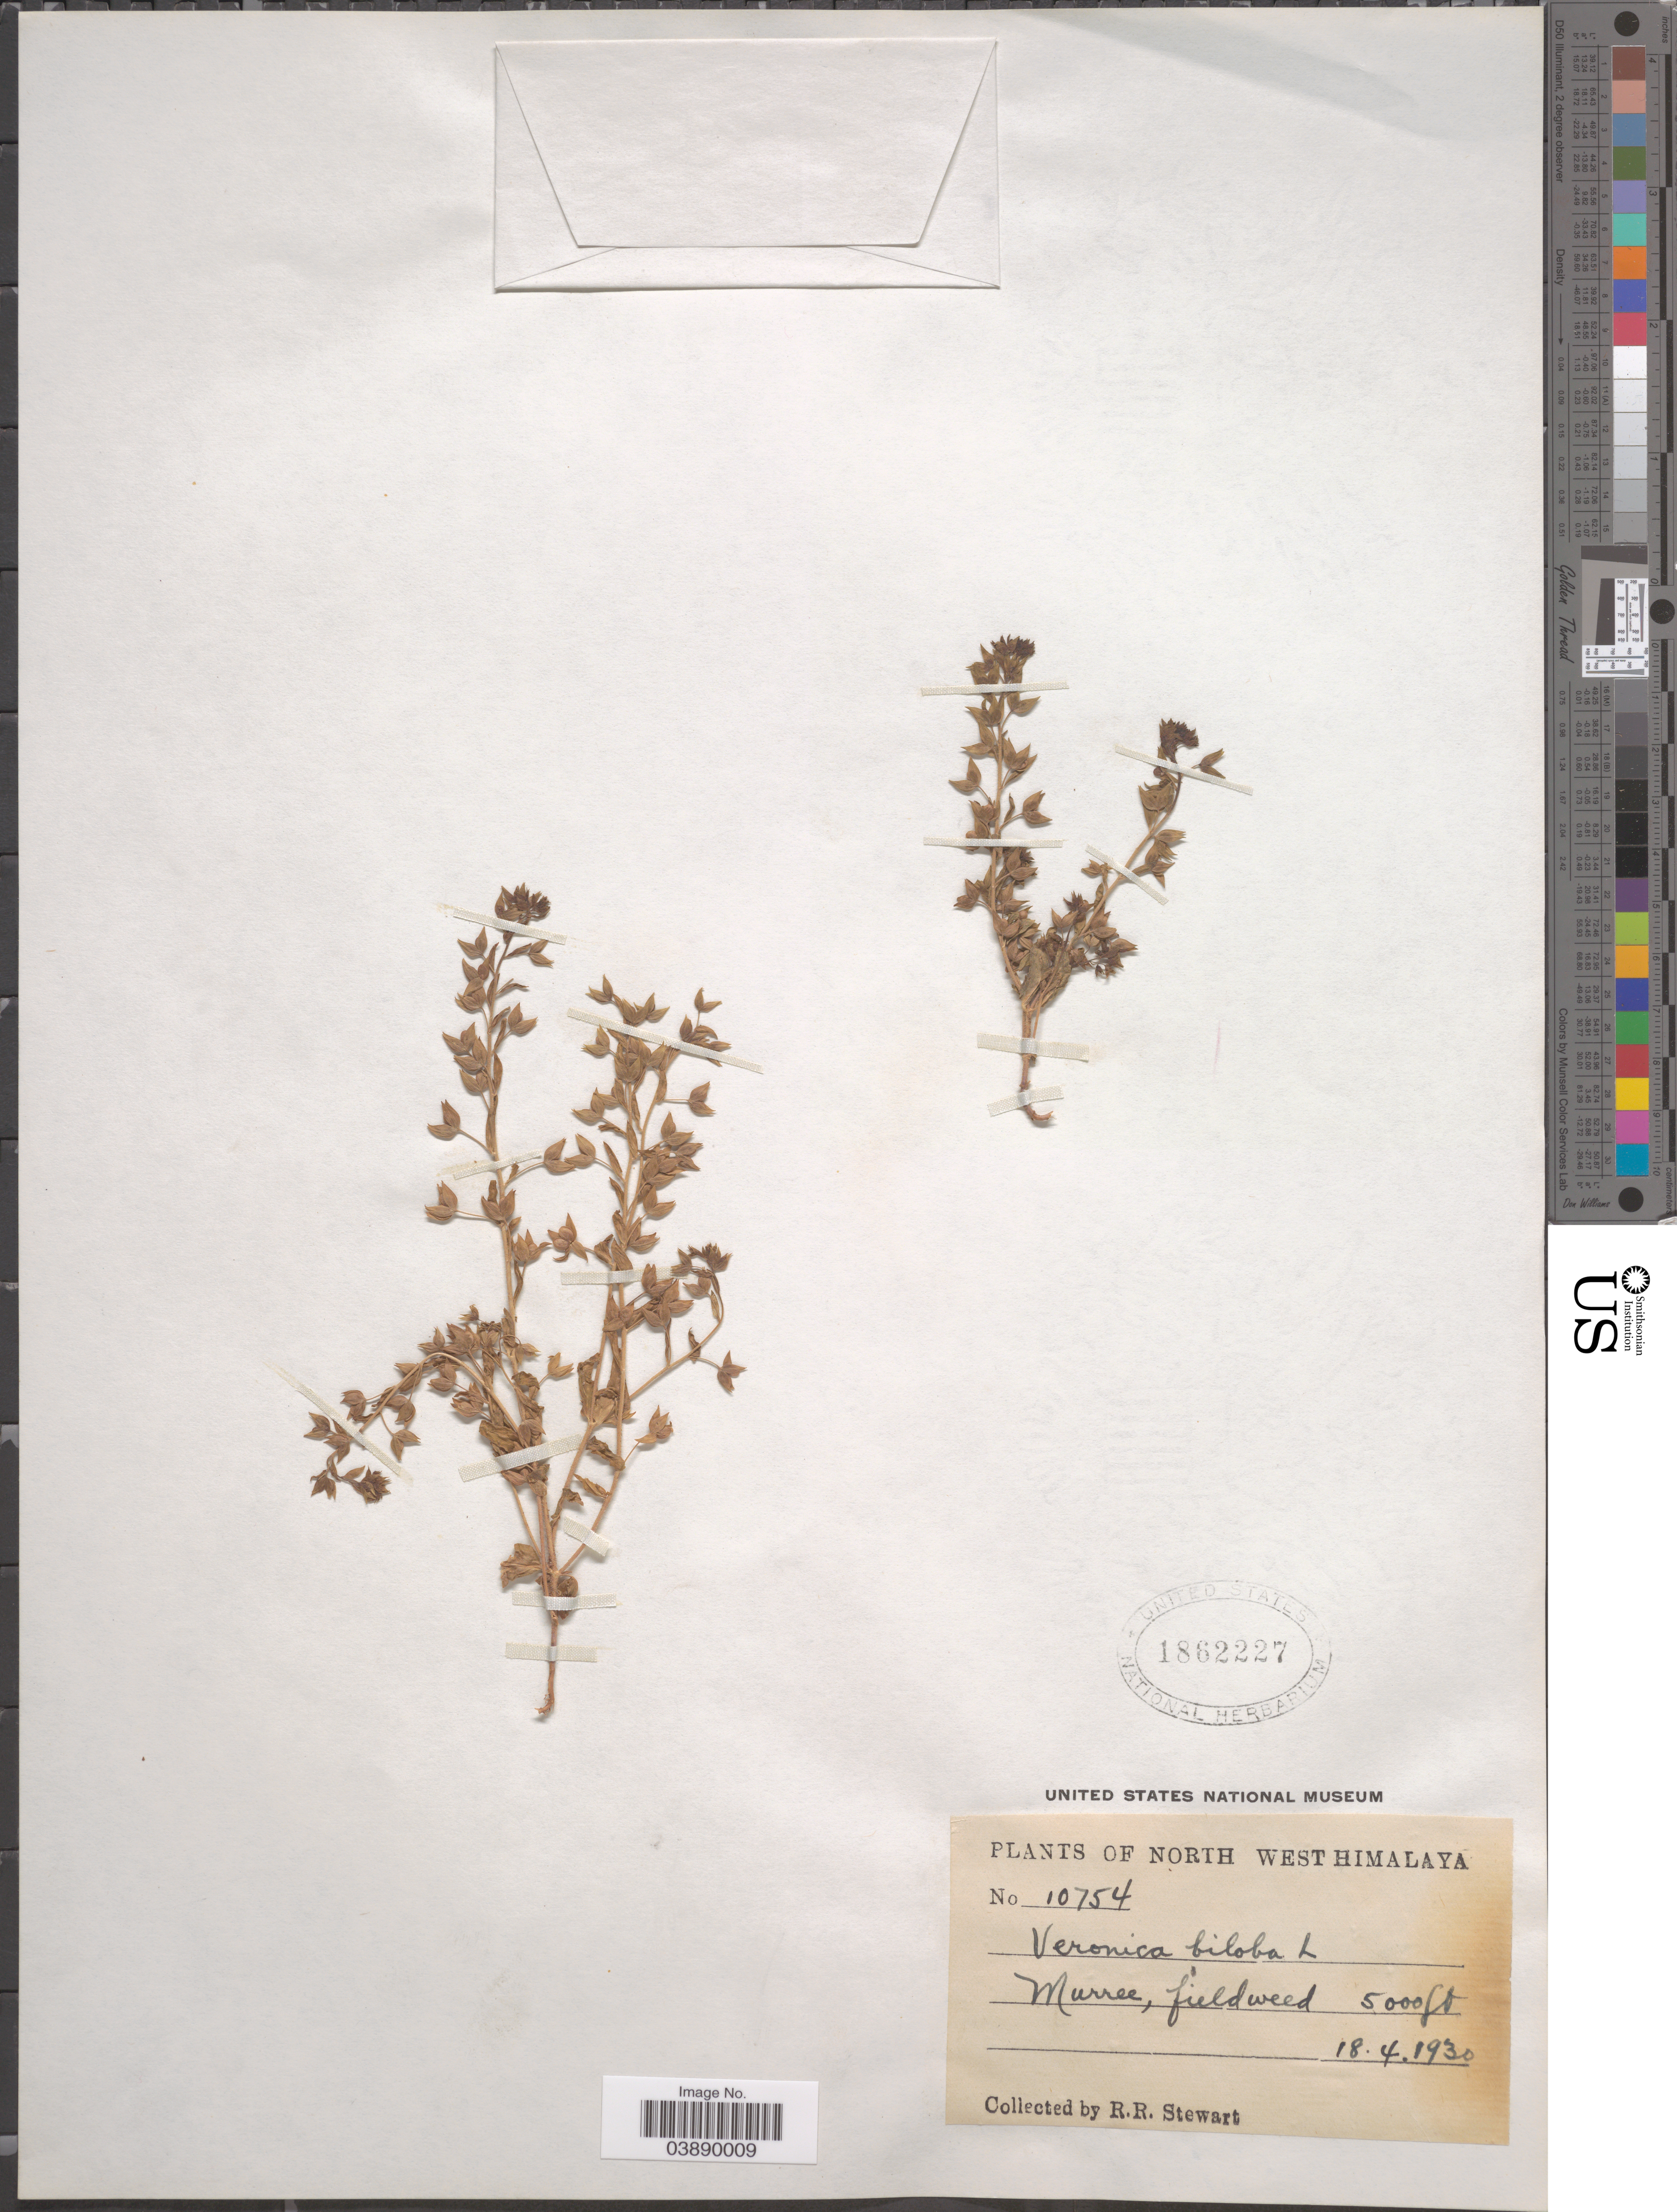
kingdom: Plantae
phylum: Tracheophyta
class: Magnoliopsida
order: Lamiales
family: Plantaginaceae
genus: Veronica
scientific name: Veronica biloba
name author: Schreb. ex L.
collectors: R. Stewart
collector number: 10754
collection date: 1930-04-18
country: Pakistan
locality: North West Himalaya. Murree.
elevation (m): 1524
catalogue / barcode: US 1862227